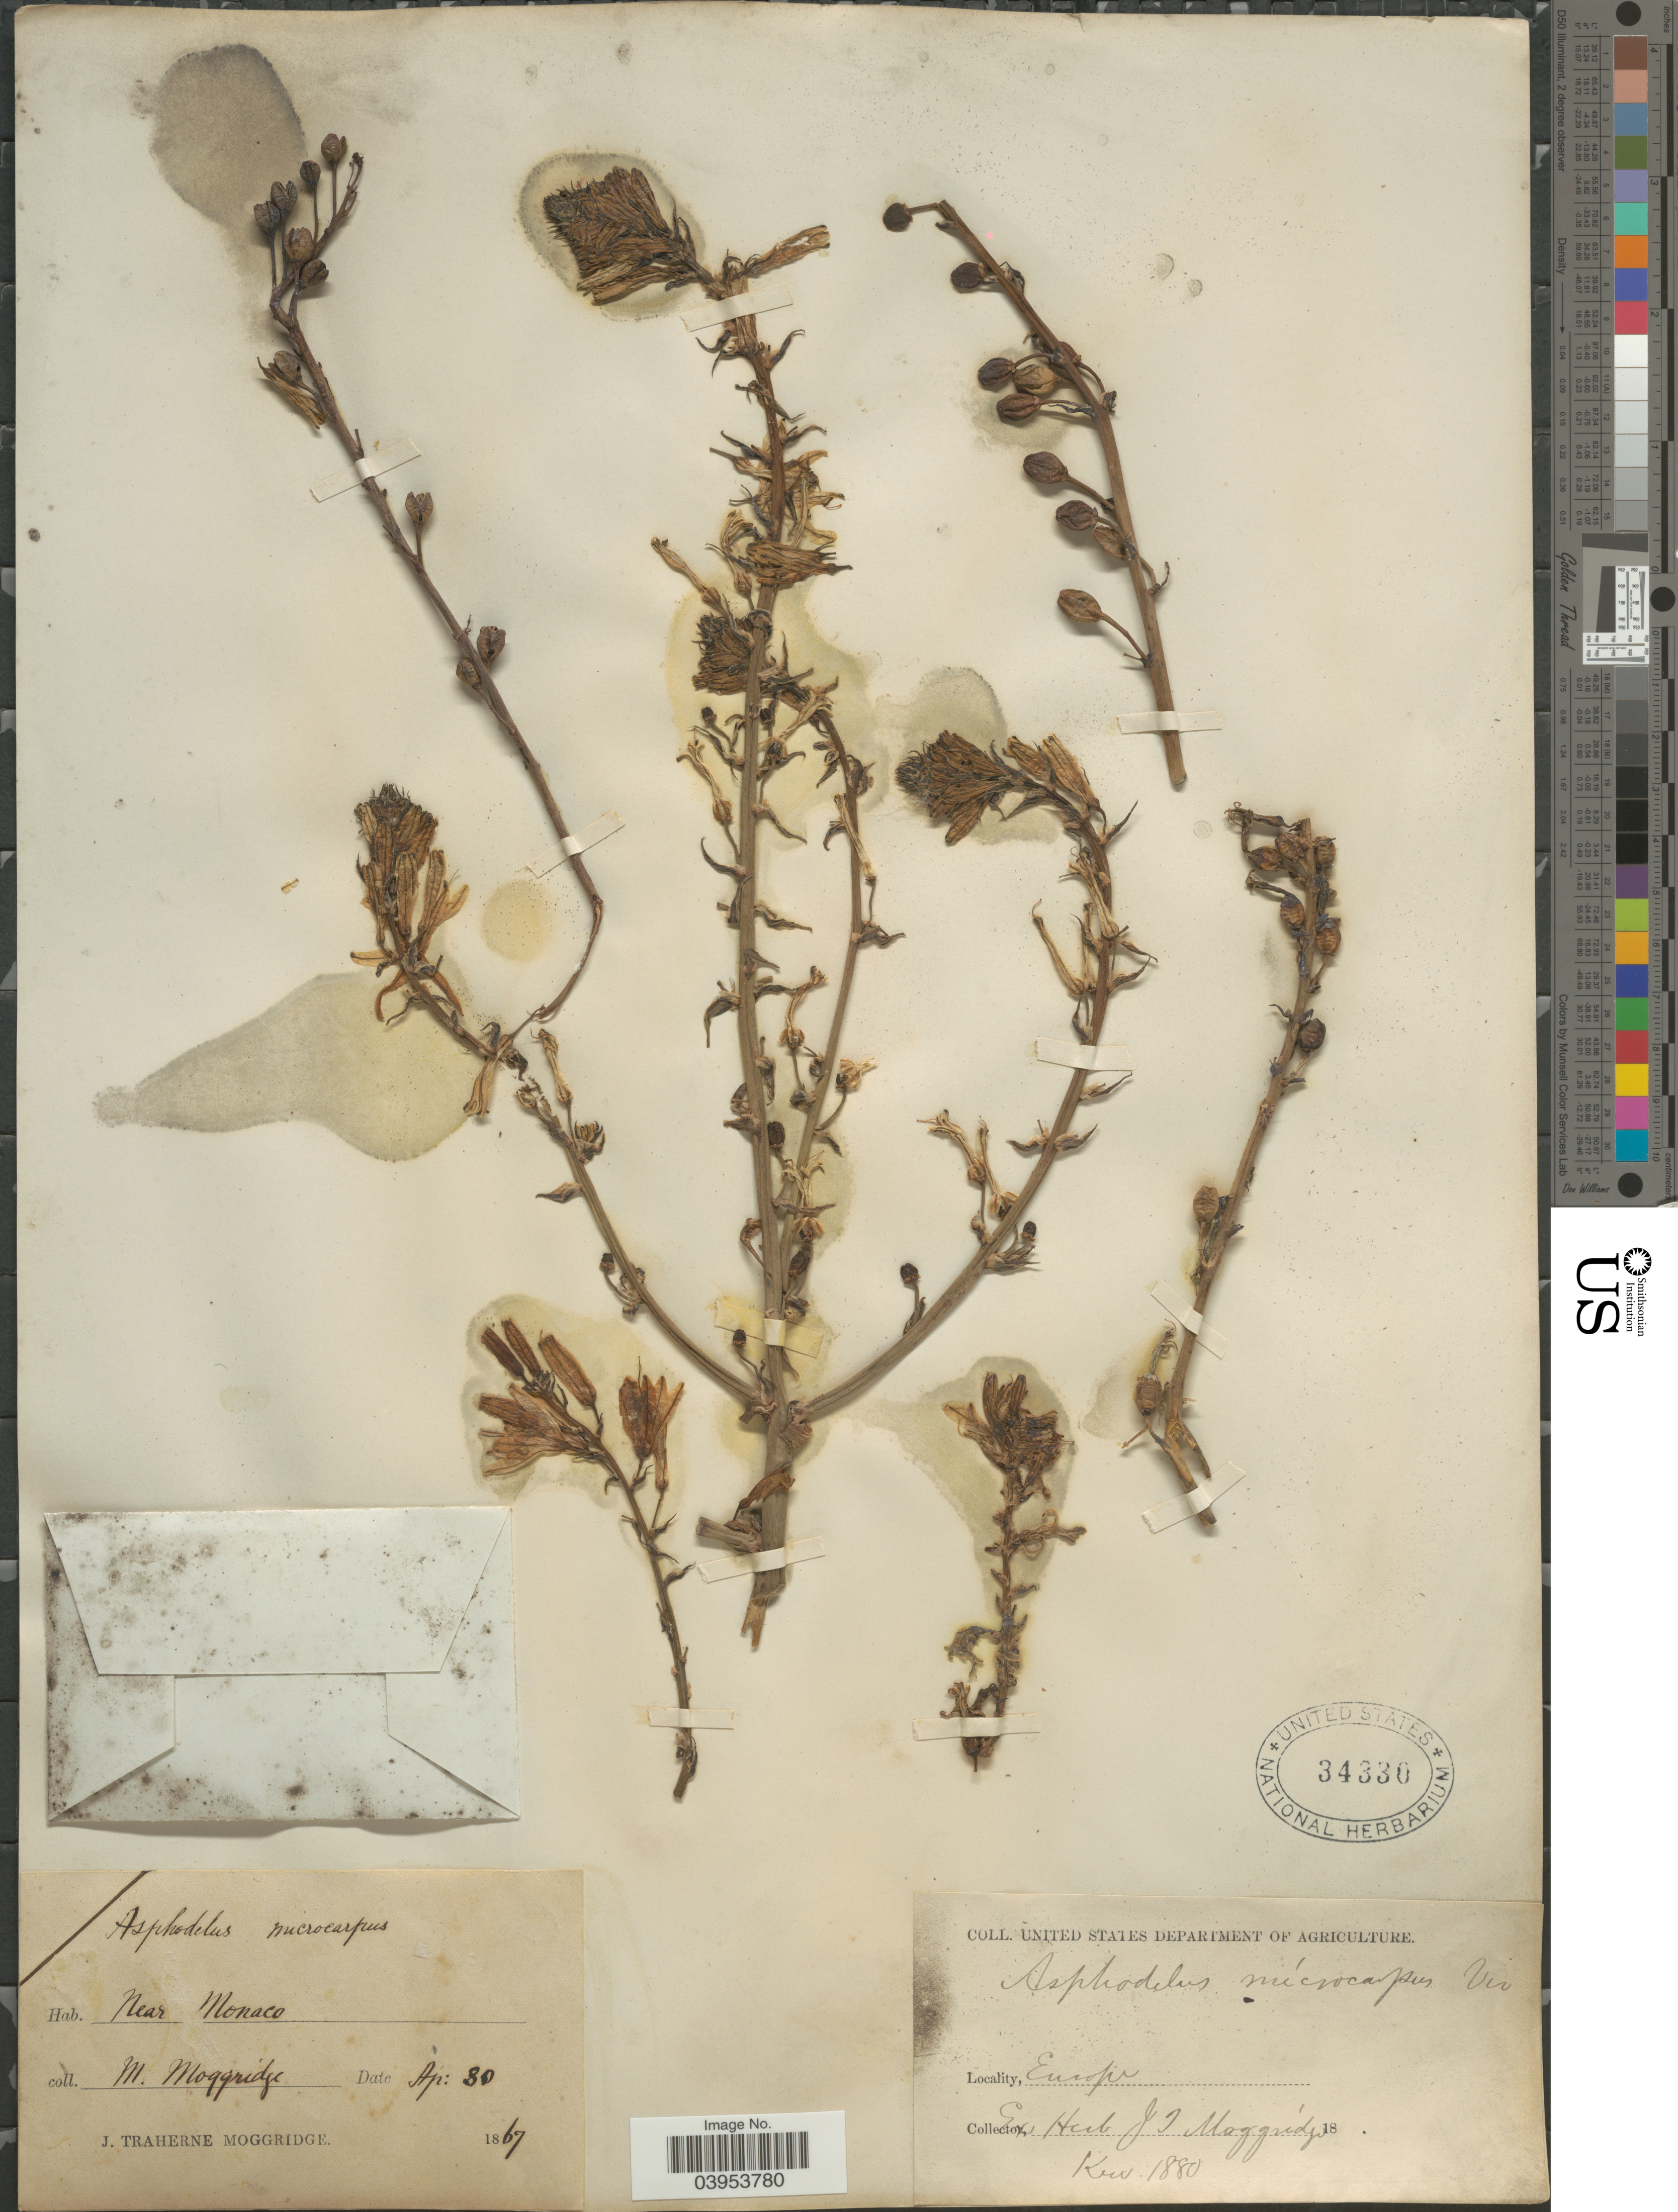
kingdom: Plantae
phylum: Tracheophyta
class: Liliopsida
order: Asparagales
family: Asphodelaceae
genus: Asphodelus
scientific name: Asphodelus ramosus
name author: L.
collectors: M. Moggridge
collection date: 1867-04-30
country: Monaco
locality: Near Monaco. Europe.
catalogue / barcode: US 34330